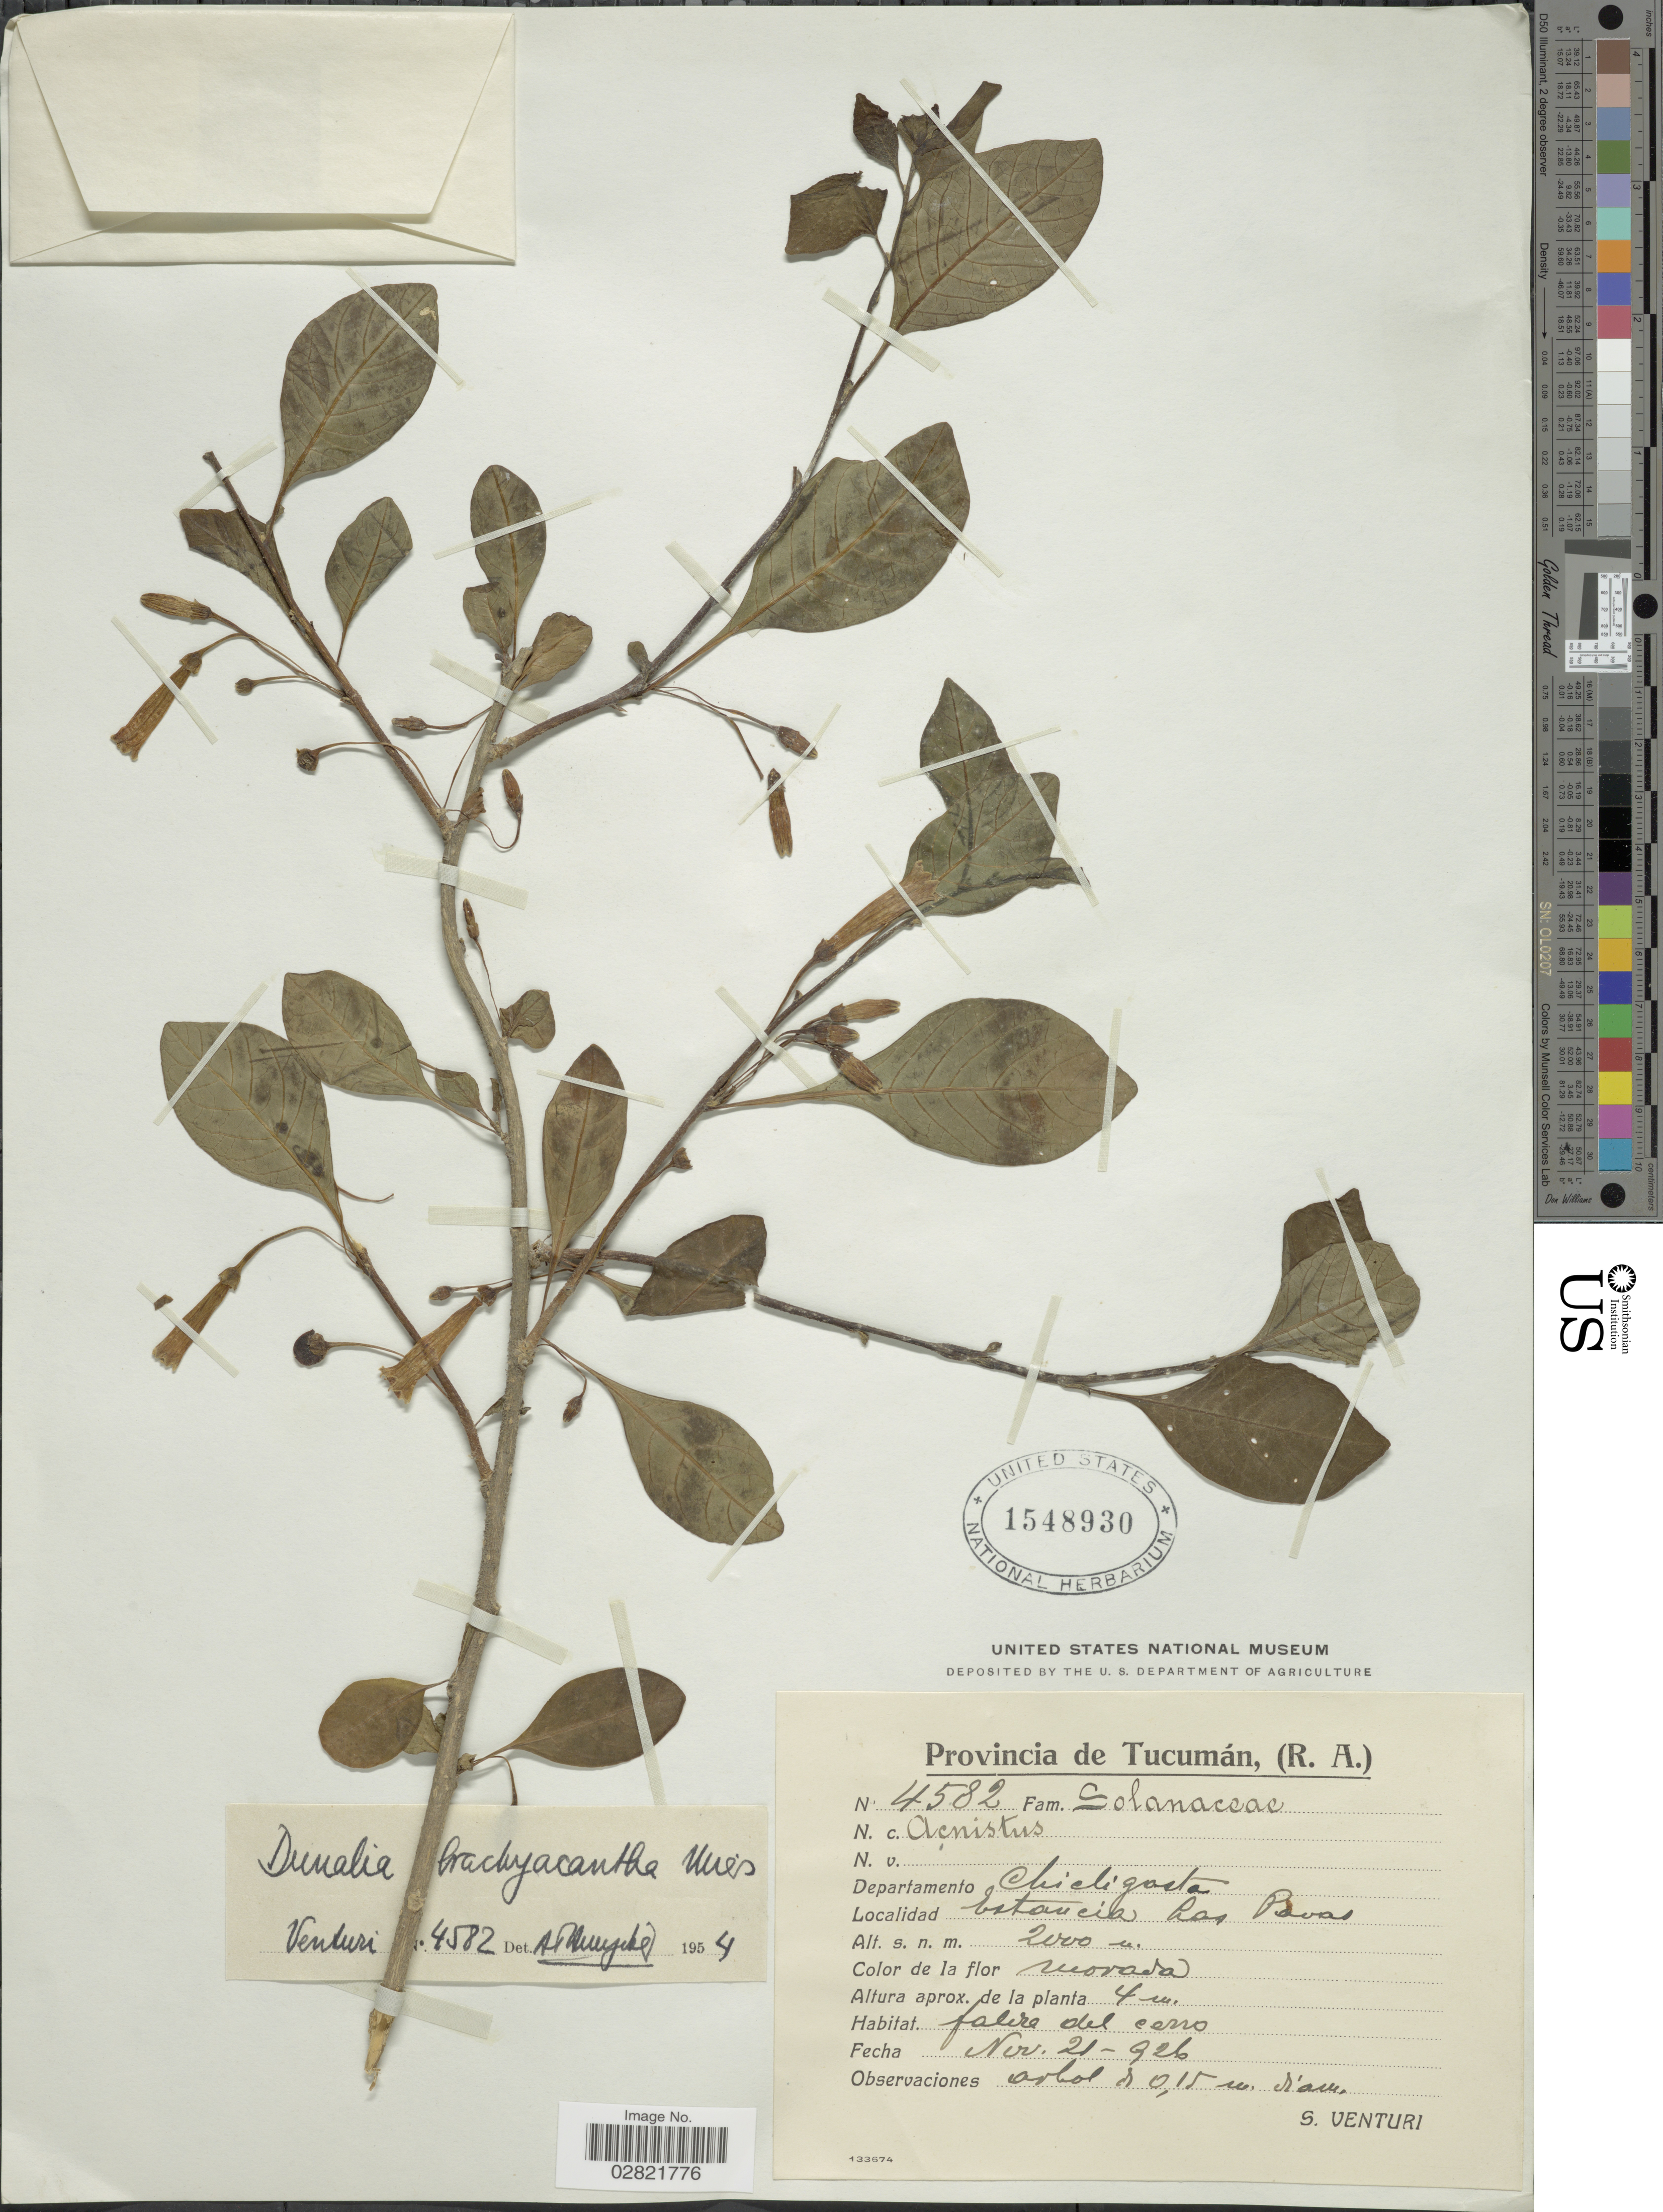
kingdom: Plantae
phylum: Tracheophyta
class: Magnoliopsida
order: Solanales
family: Solanaceae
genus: Dunalia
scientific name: Dunalia brachyacantha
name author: Miers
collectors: S. Venturi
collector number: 4582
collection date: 1926-11-21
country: Argentina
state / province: Tucuman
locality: Departamento Chicligasta, Estancia Las Pavas.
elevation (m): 2000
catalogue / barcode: US 1548930